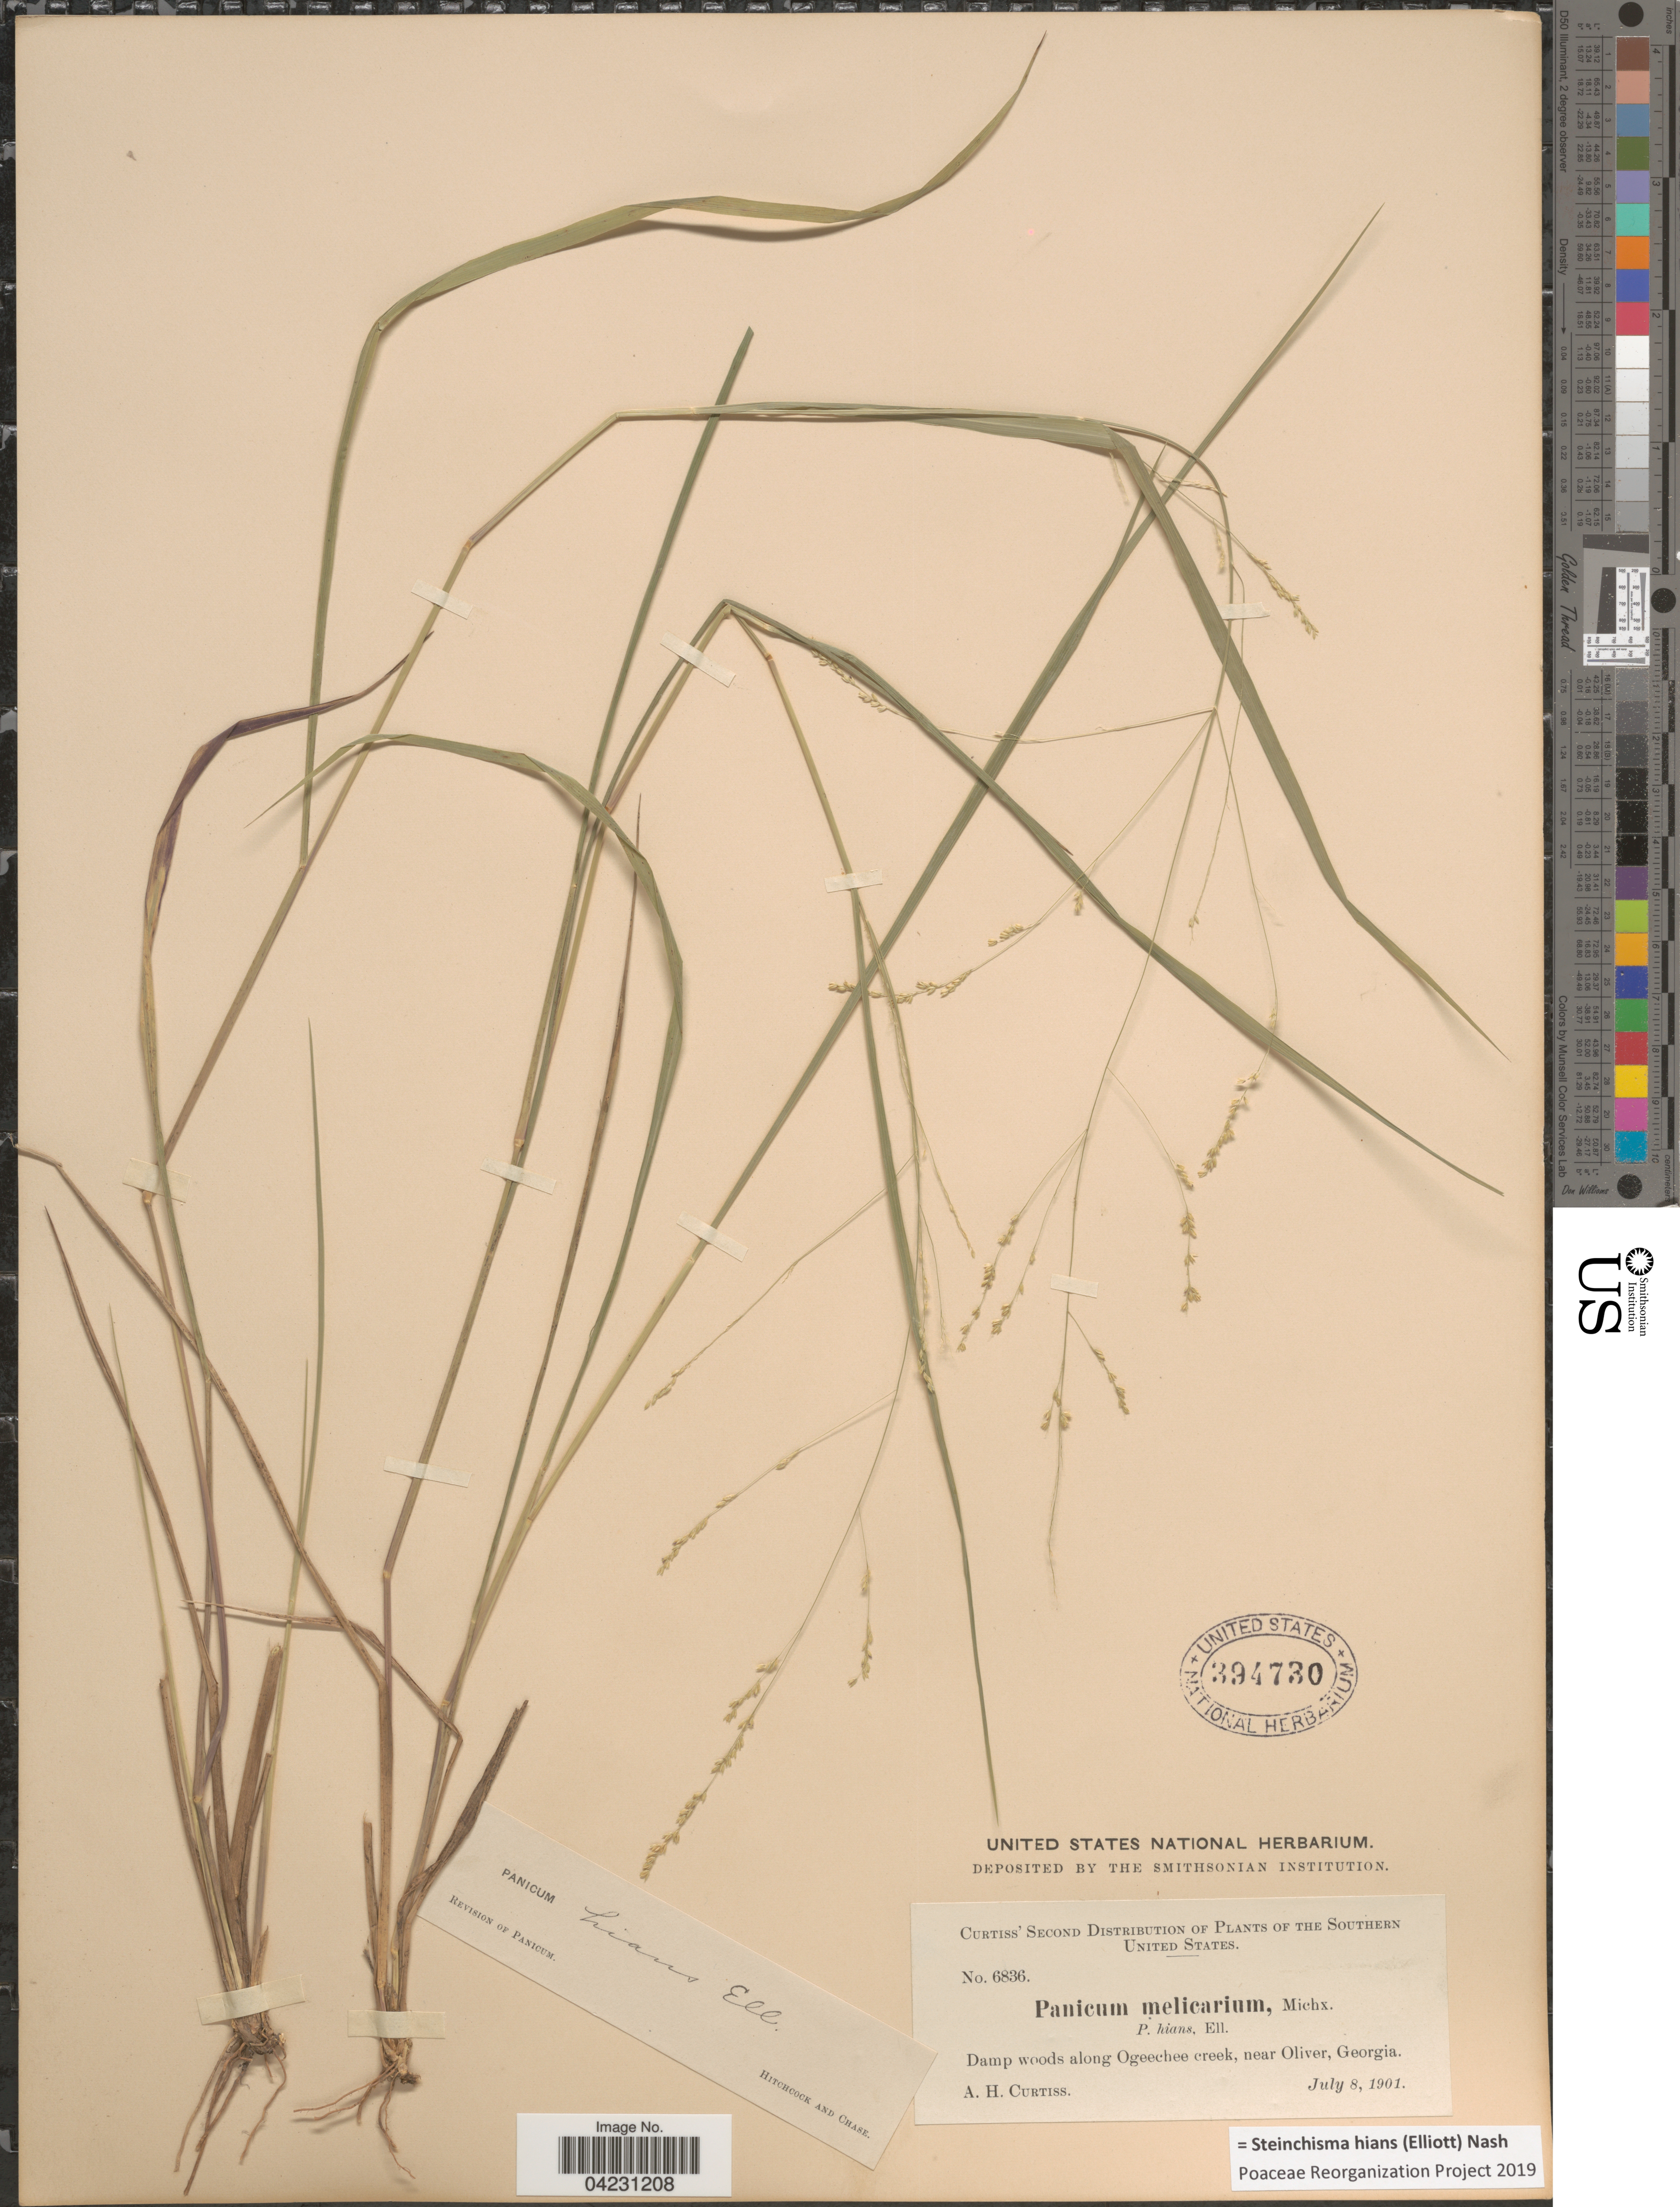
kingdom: Plantae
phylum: Tracheophyta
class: Liliopsida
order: Poales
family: Poaceae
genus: Steinchisma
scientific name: Steinchisma hians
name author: (Elliott) Nash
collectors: A. H. Curtiss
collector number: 6836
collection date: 1901-07-08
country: United States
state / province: Georgia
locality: Southern United States. Damp woods along Ogeechee creek, near Oliver.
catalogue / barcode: US 394730